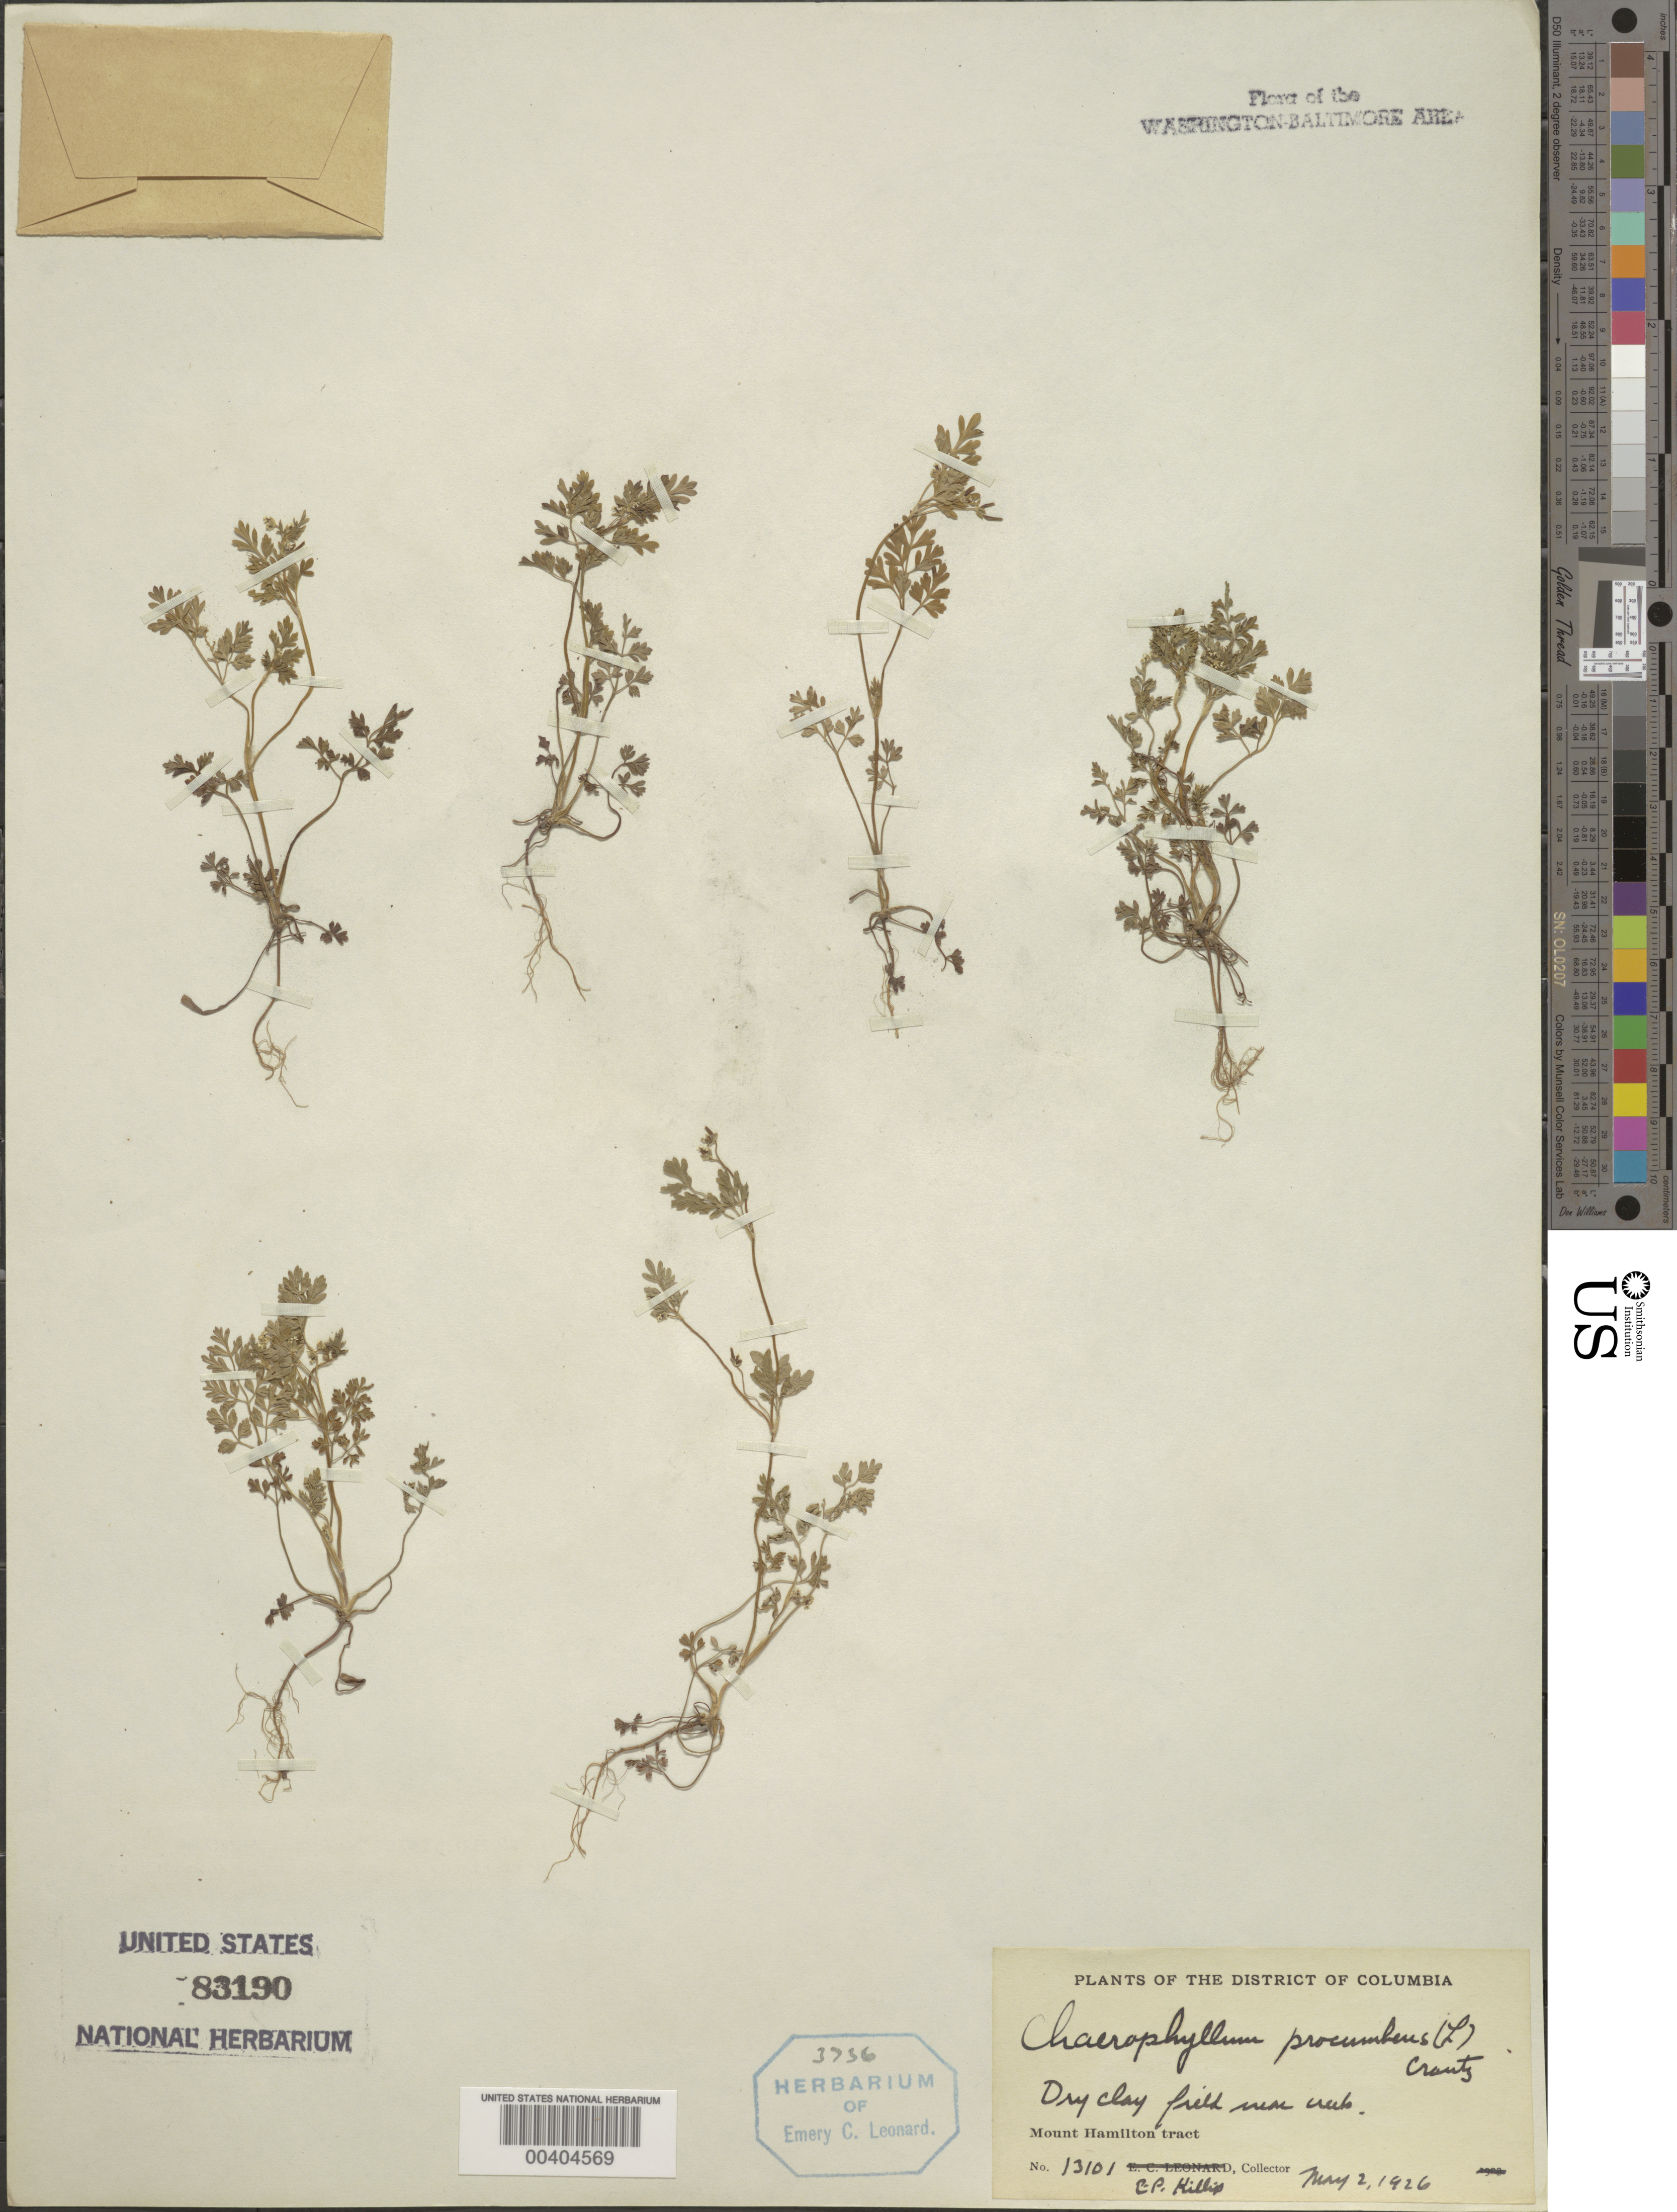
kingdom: Plantae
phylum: Tracheophyta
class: Magnoliopsida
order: Apiales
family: Apiaceae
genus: Chaerophyllum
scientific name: Chaerophyllum procumbens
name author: (L.) Crantz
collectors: E. P. Killip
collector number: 13101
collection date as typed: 02 May 1926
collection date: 1926-05-02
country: United States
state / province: District of Columbia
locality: Mount Hamilton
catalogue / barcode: US 83190